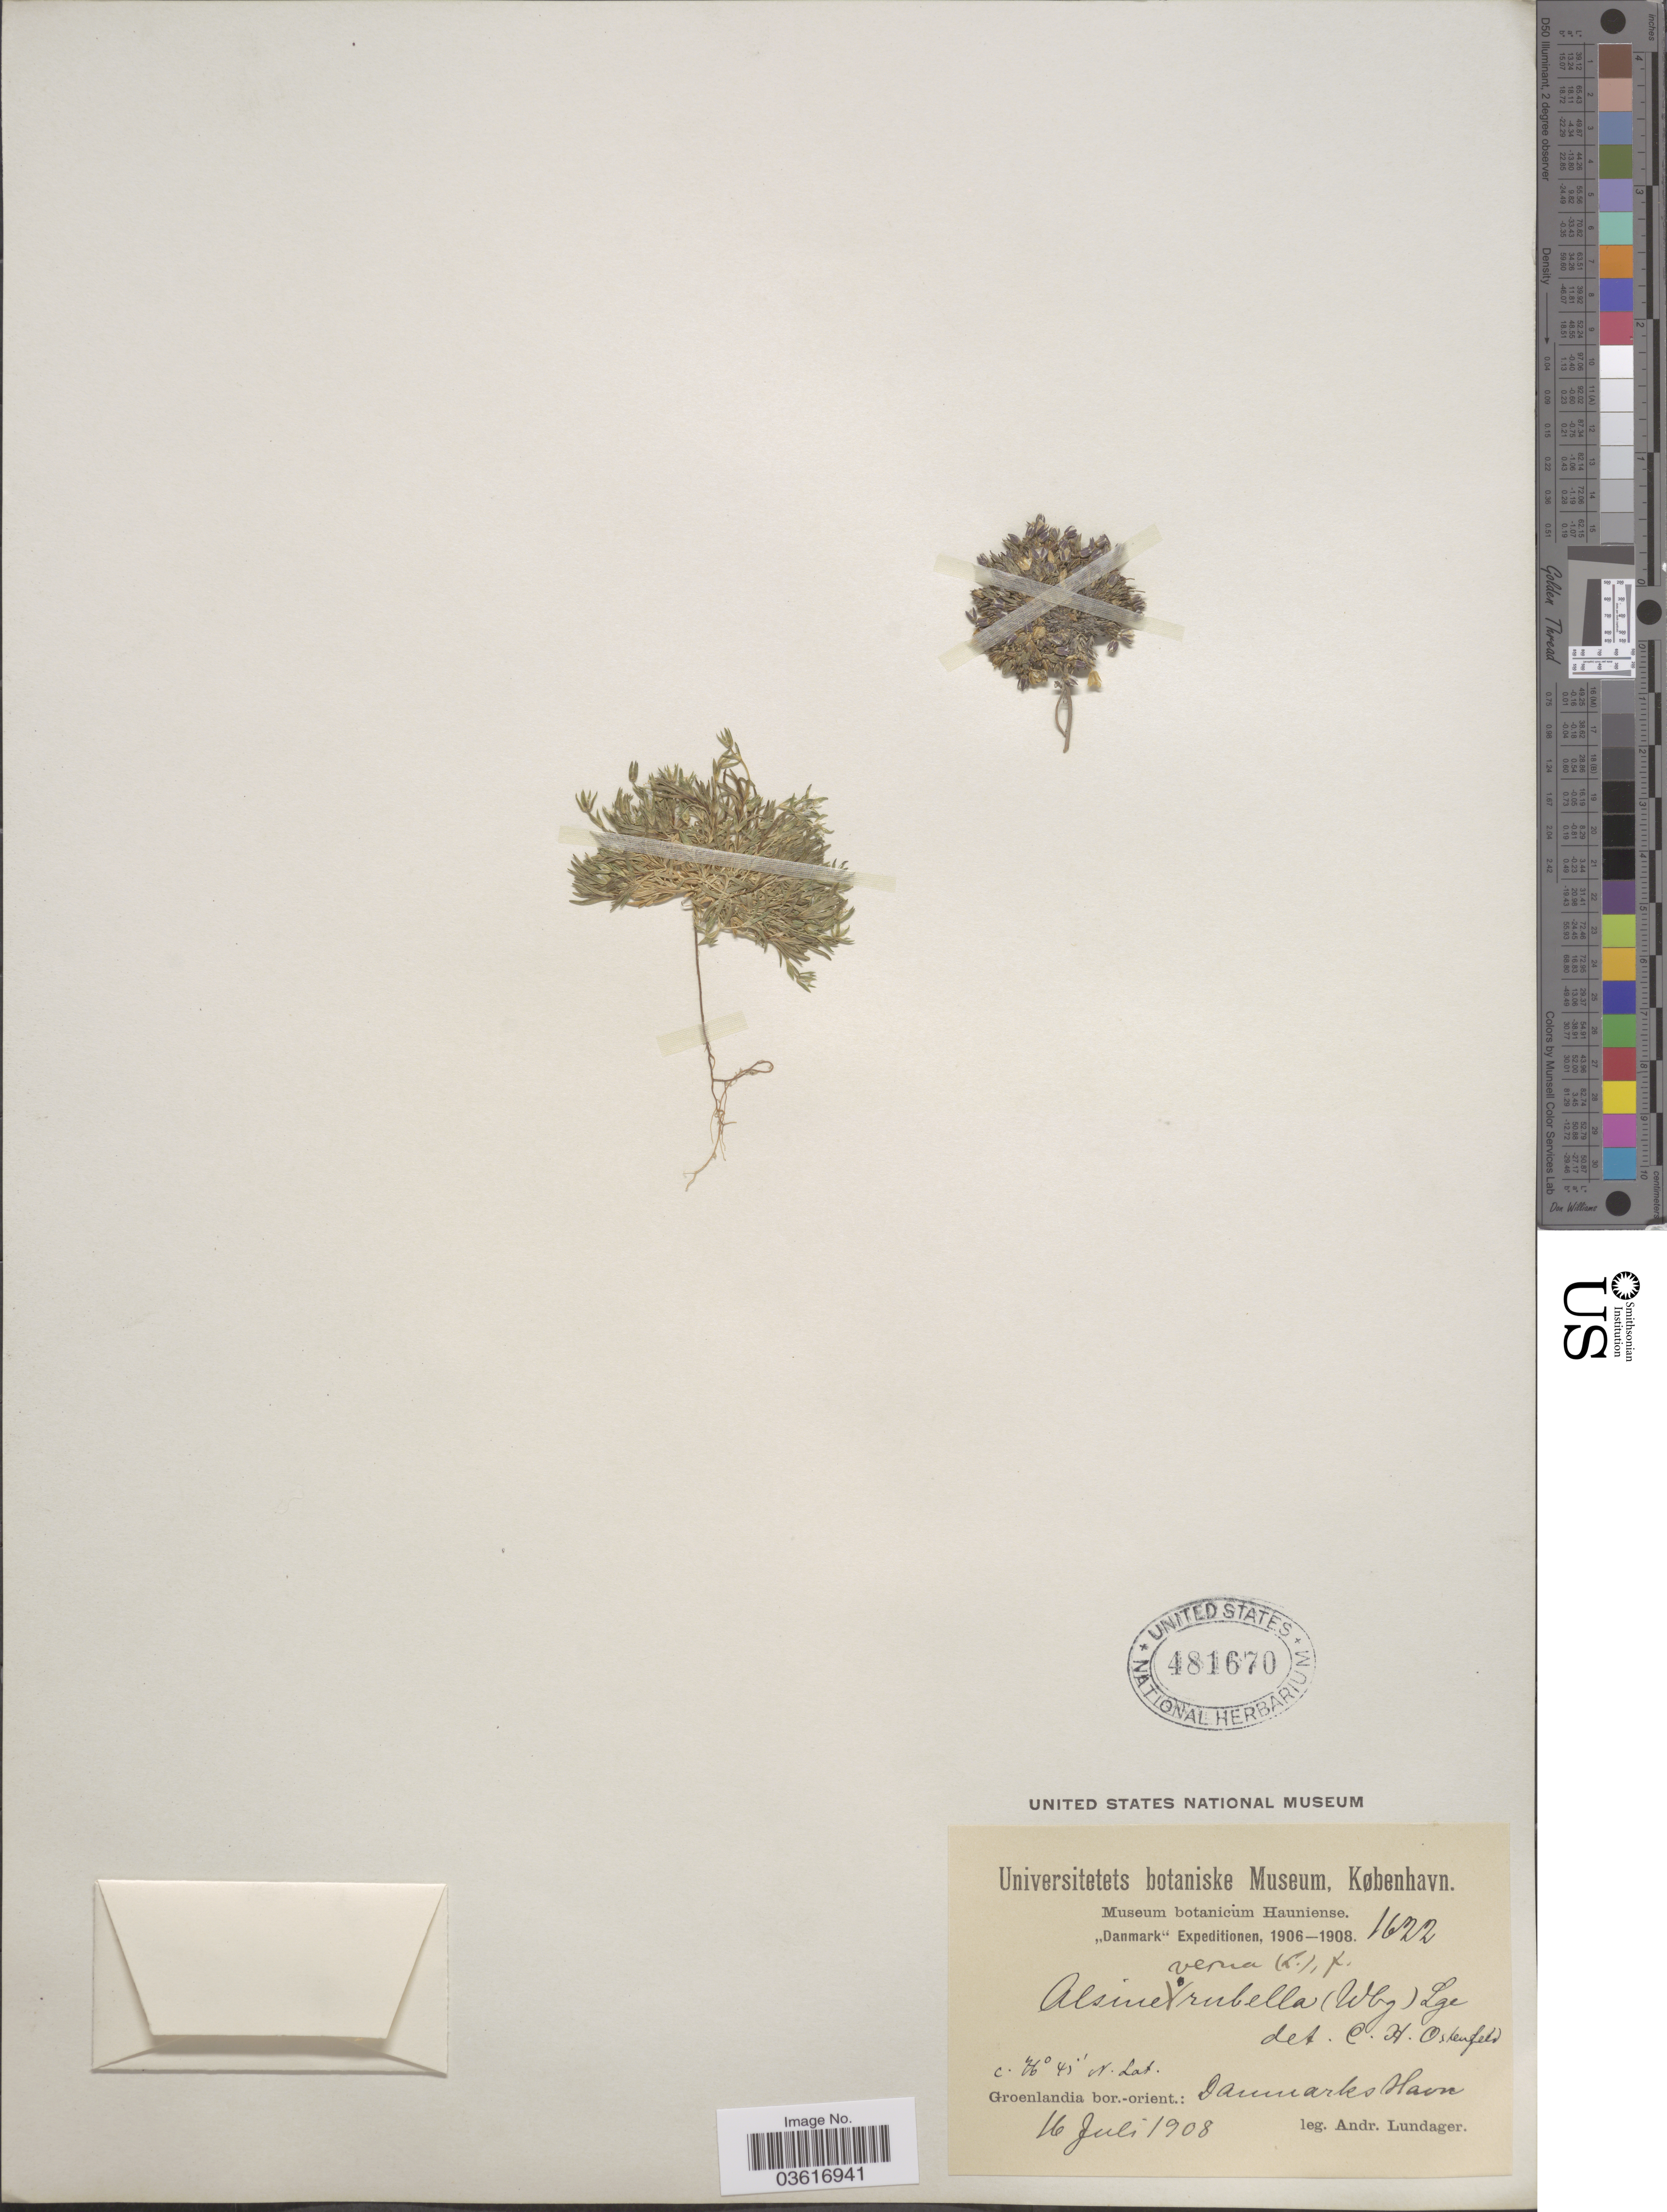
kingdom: Plantae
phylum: Tracheophyta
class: Magnoliopsida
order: Caryophyllales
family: Caryophyllaceae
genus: Minuartia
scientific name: Minuartia verna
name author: (L.) Hiern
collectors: A. Lundager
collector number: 1622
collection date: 1908-07-16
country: Greenland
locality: Groenlandia bor.-orient.: Danmarks Havn.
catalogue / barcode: US 481670